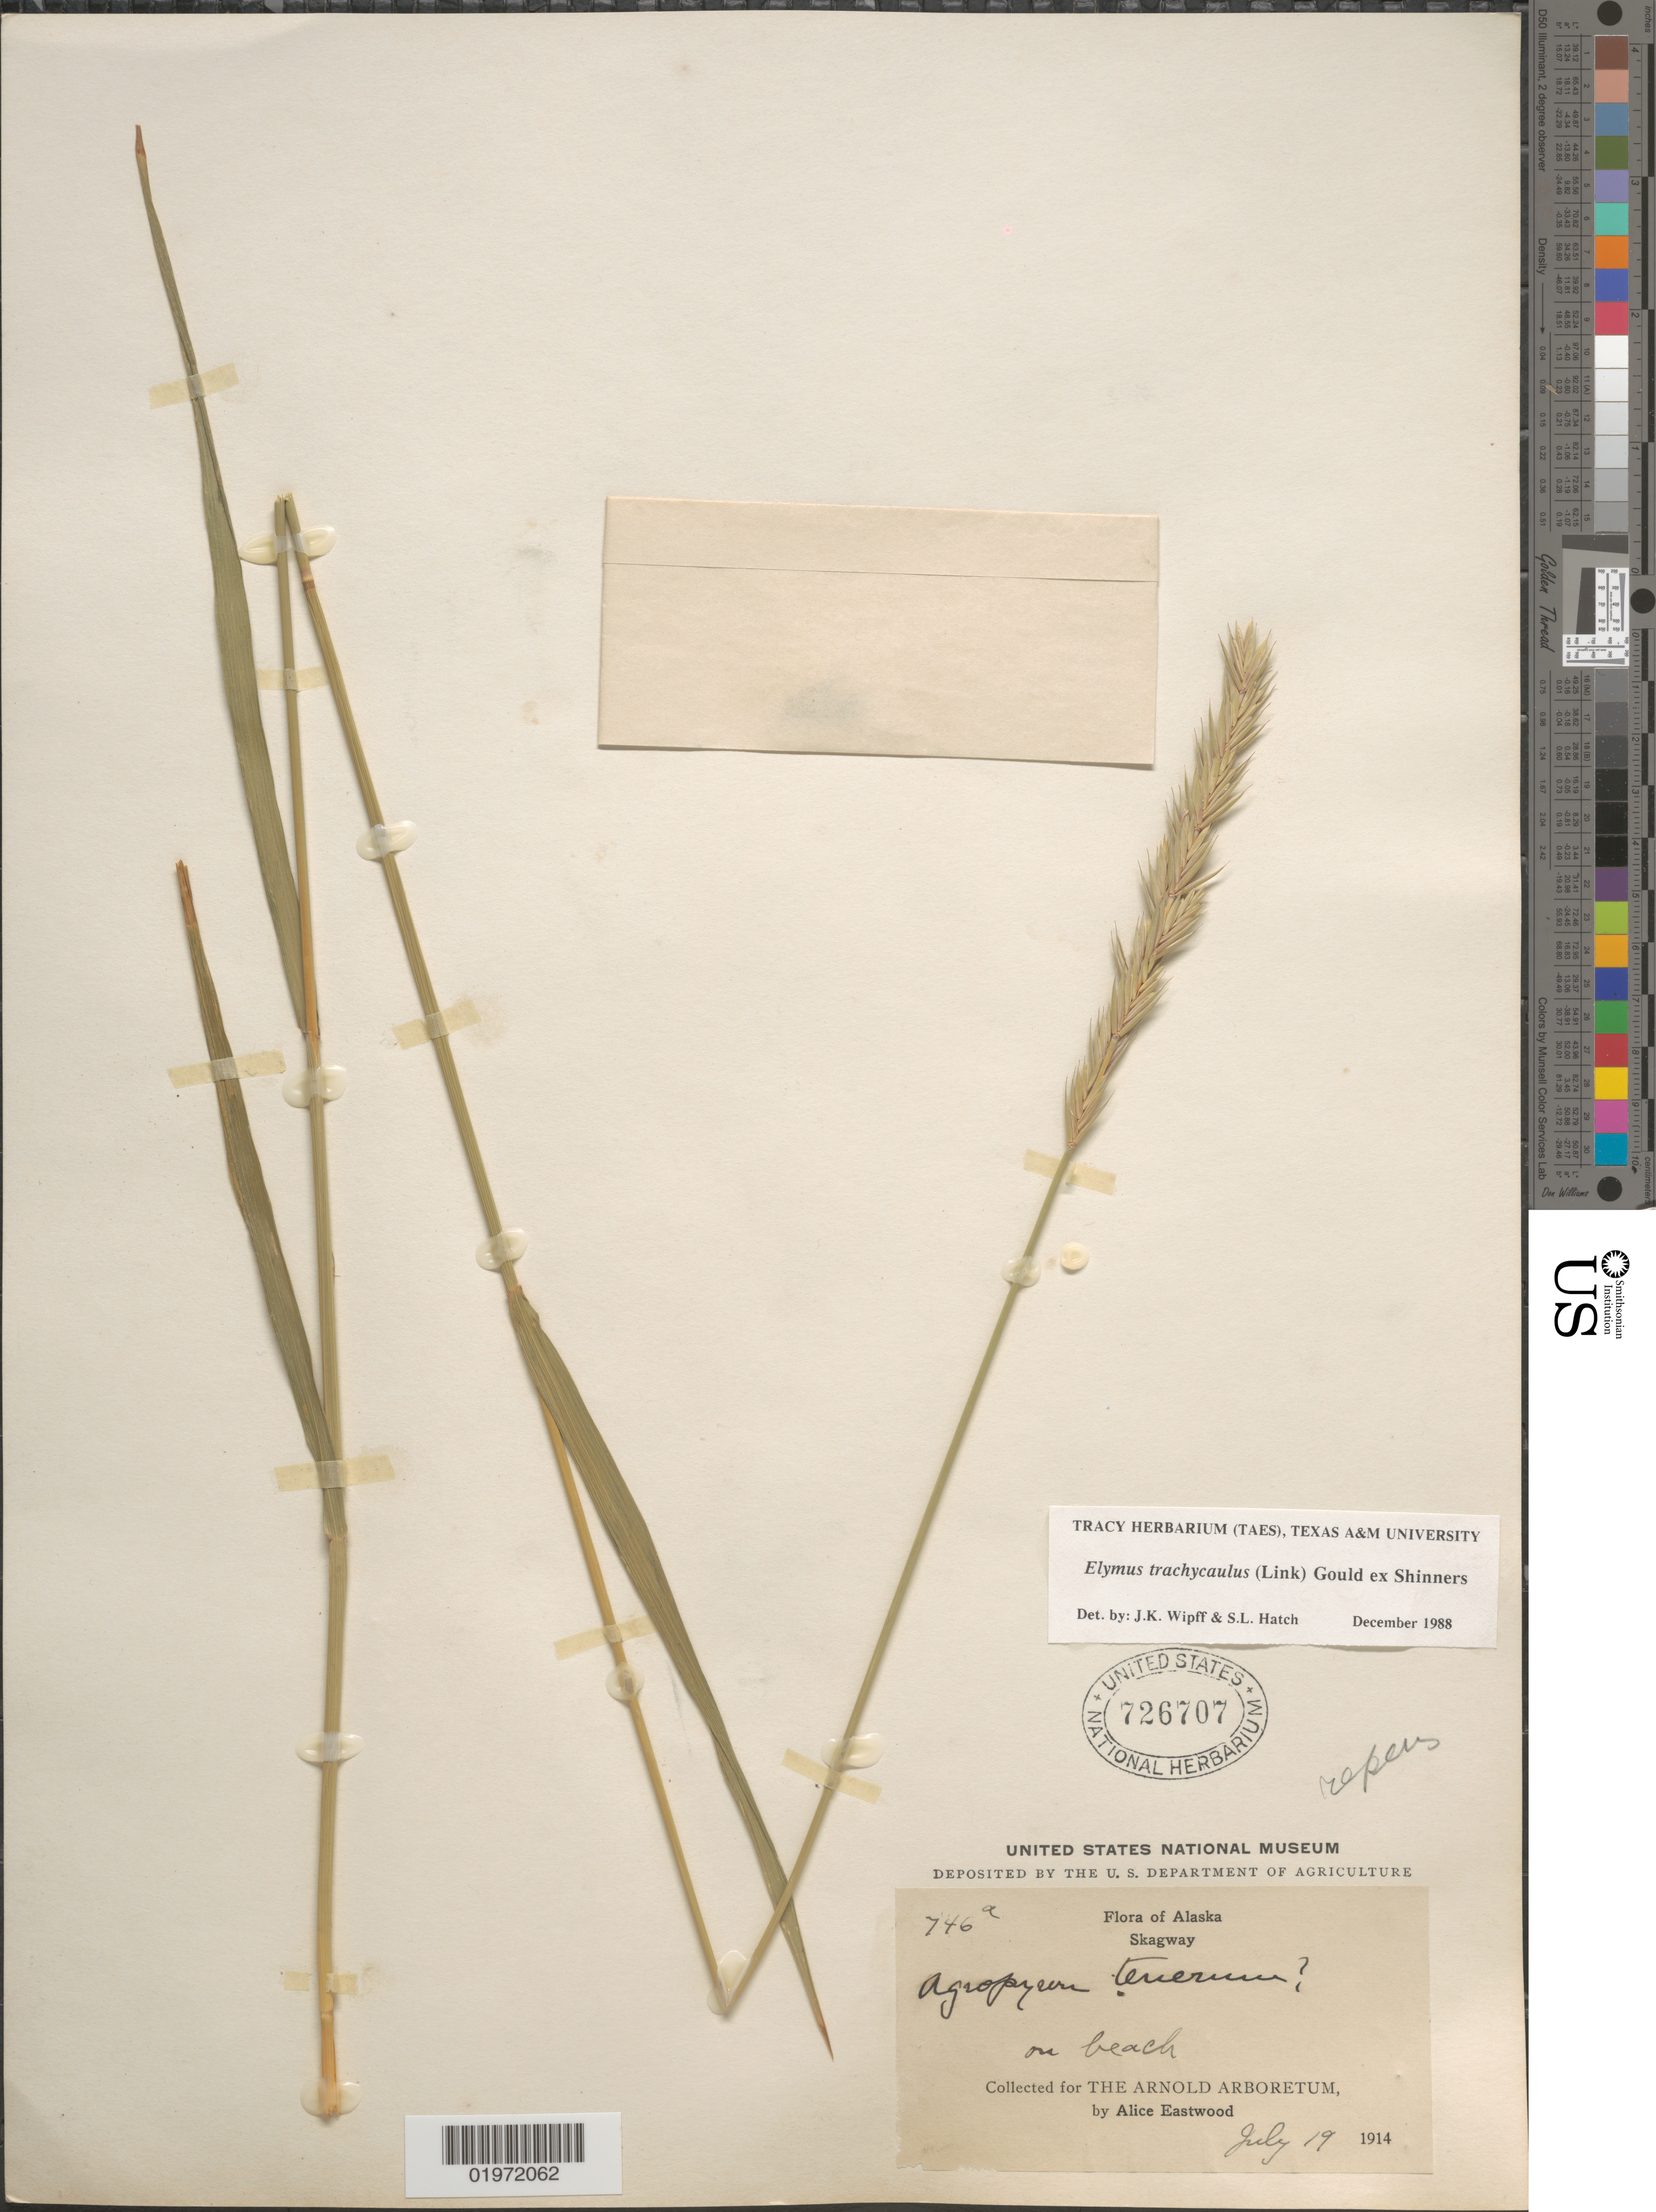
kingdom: Plantae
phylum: Tracheophyta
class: Liliopsida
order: Poales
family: Poaceae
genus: Elymus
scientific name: Elymus trachycaulus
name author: (Link) Gould ex Shinners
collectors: A. Eastwood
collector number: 746a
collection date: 1914-07-19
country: United States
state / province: Alaska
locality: Skagway.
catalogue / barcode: US 726707